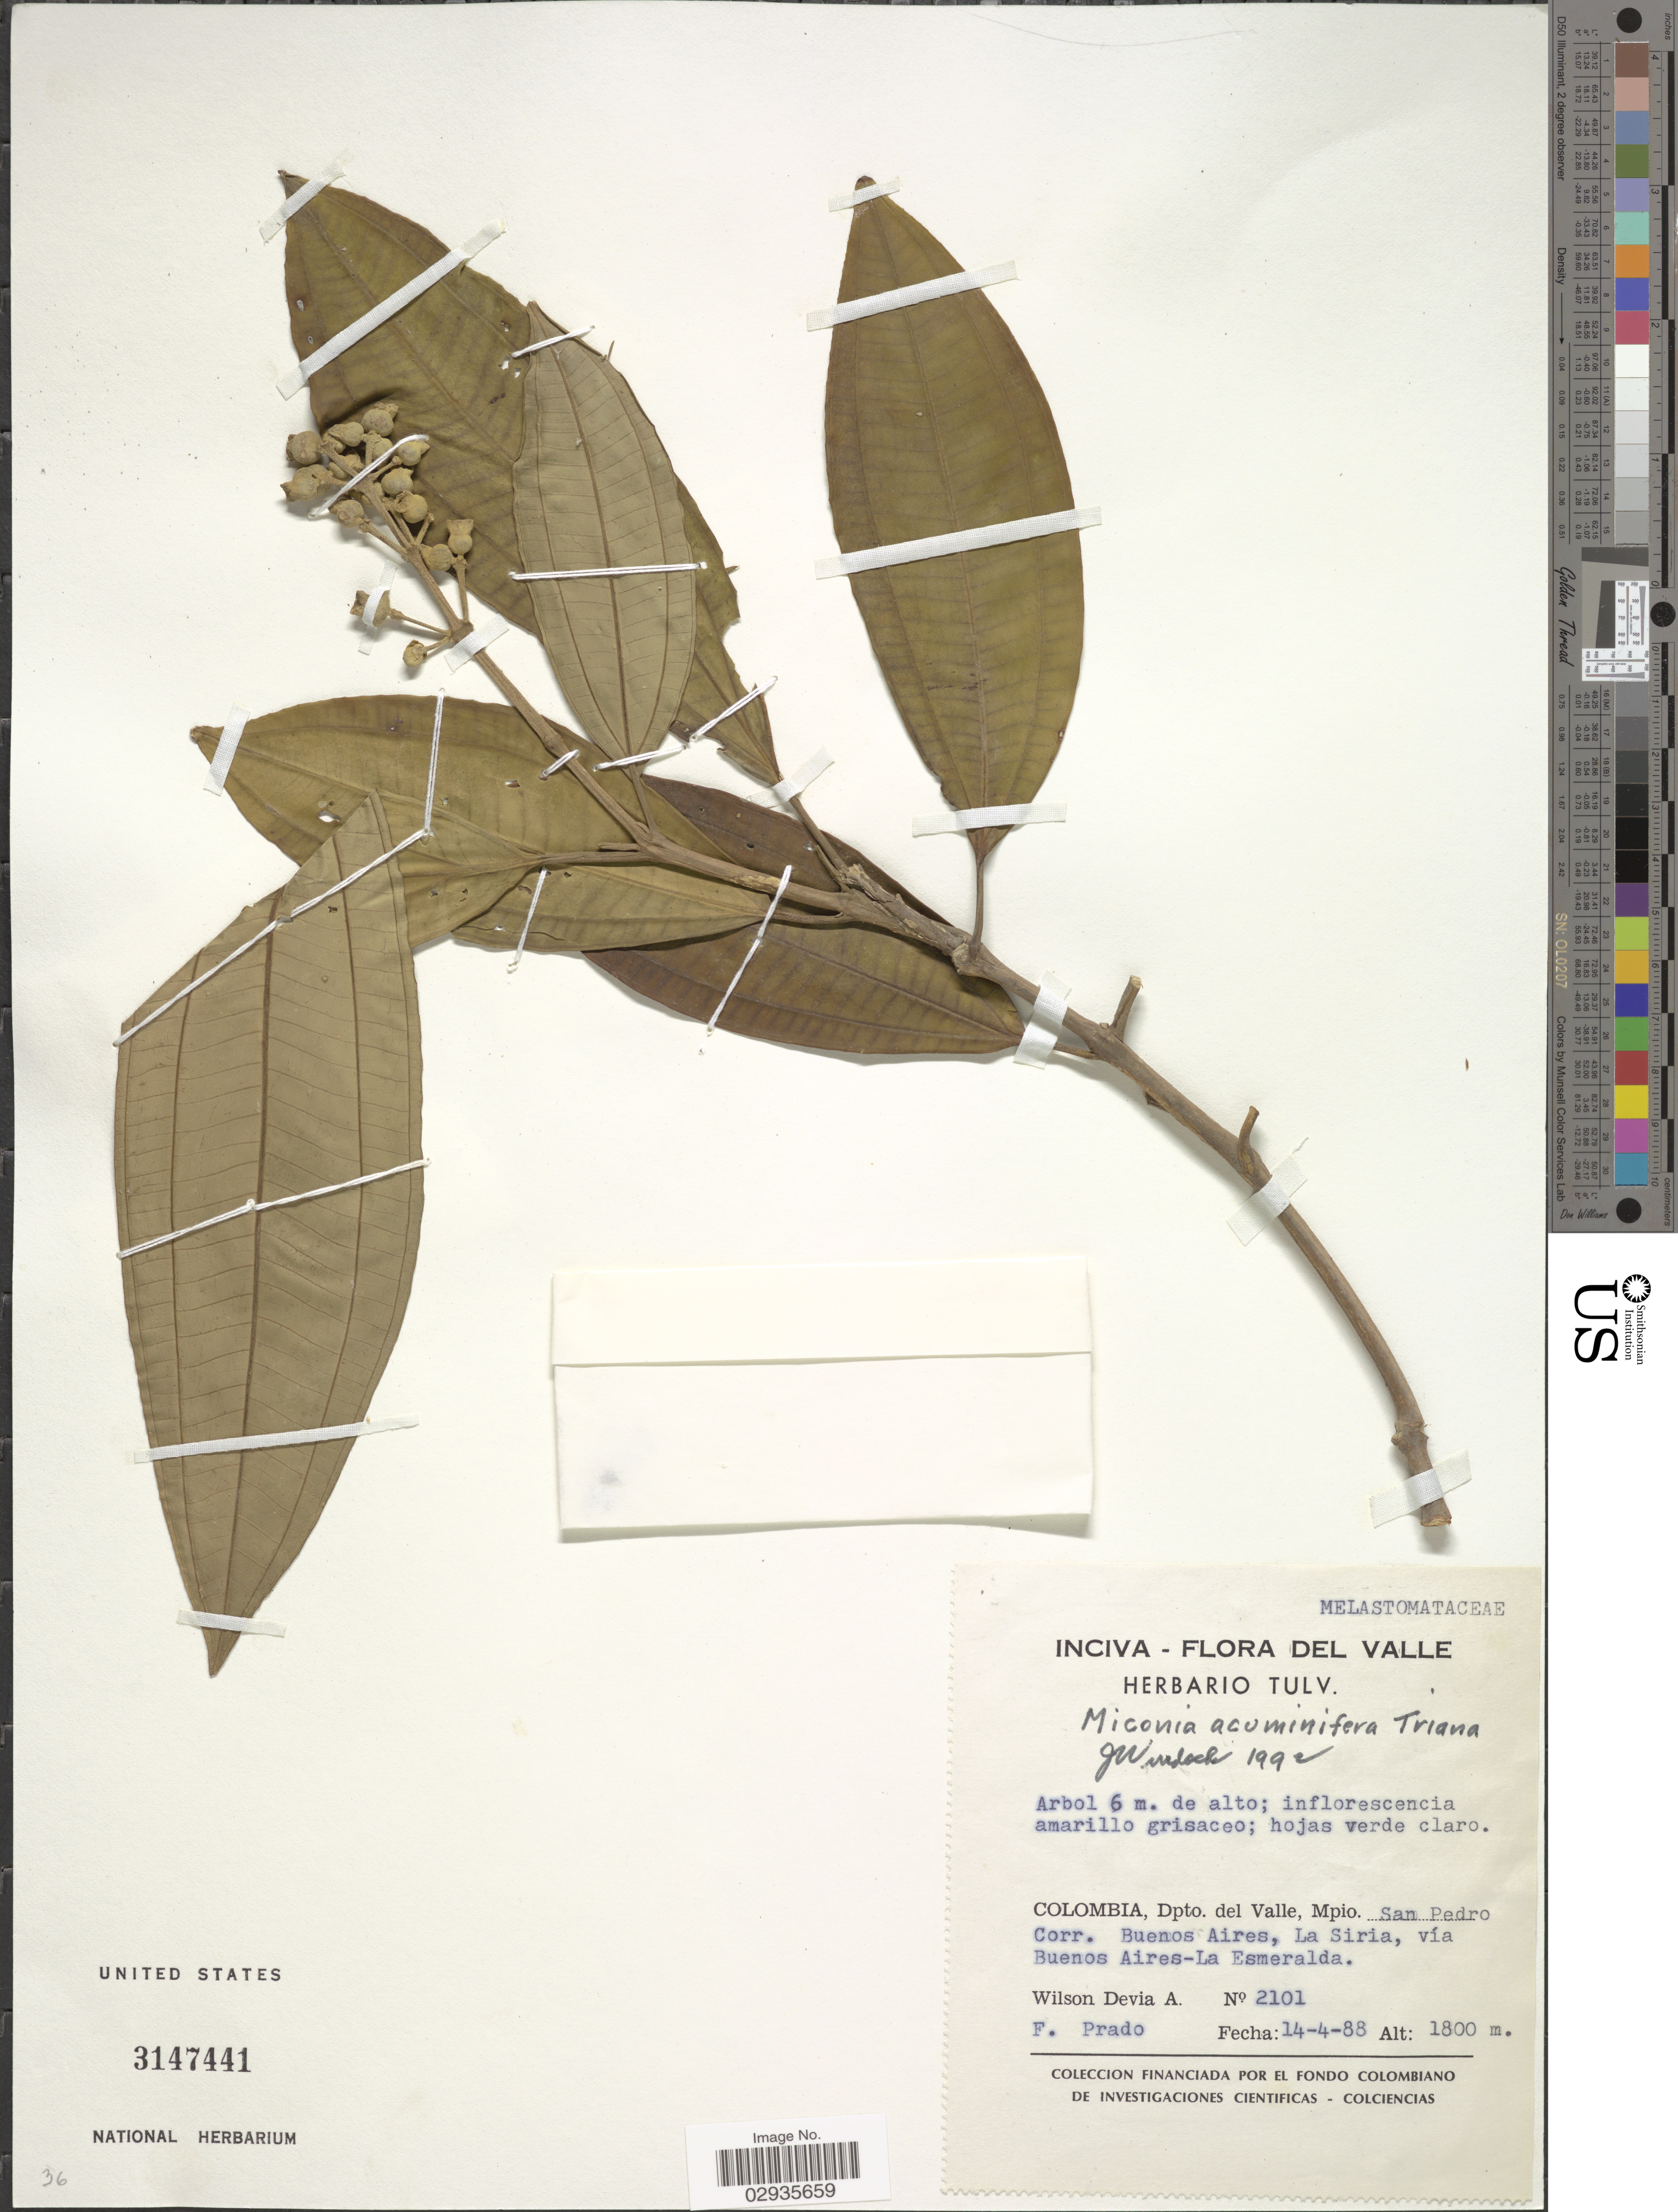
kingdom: Plantae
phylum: Tracheophyta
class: Magnoliopsida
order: Myrtales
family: Melastomataceae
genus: Miconia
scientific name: Miconia acuminifera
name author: Triana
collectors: W. Devia A. & F. Prado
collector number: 2101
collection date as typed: Transcribed d/m/y: 14/4/88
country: Colombia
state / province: Valle del Cauca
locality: Dpto. del Valle, Mpio. San Pedro Corr. Buenos Aires, La Siria, vía Buenos Aires-La Esmeralda.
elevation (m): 1800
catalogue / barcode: US 3147441